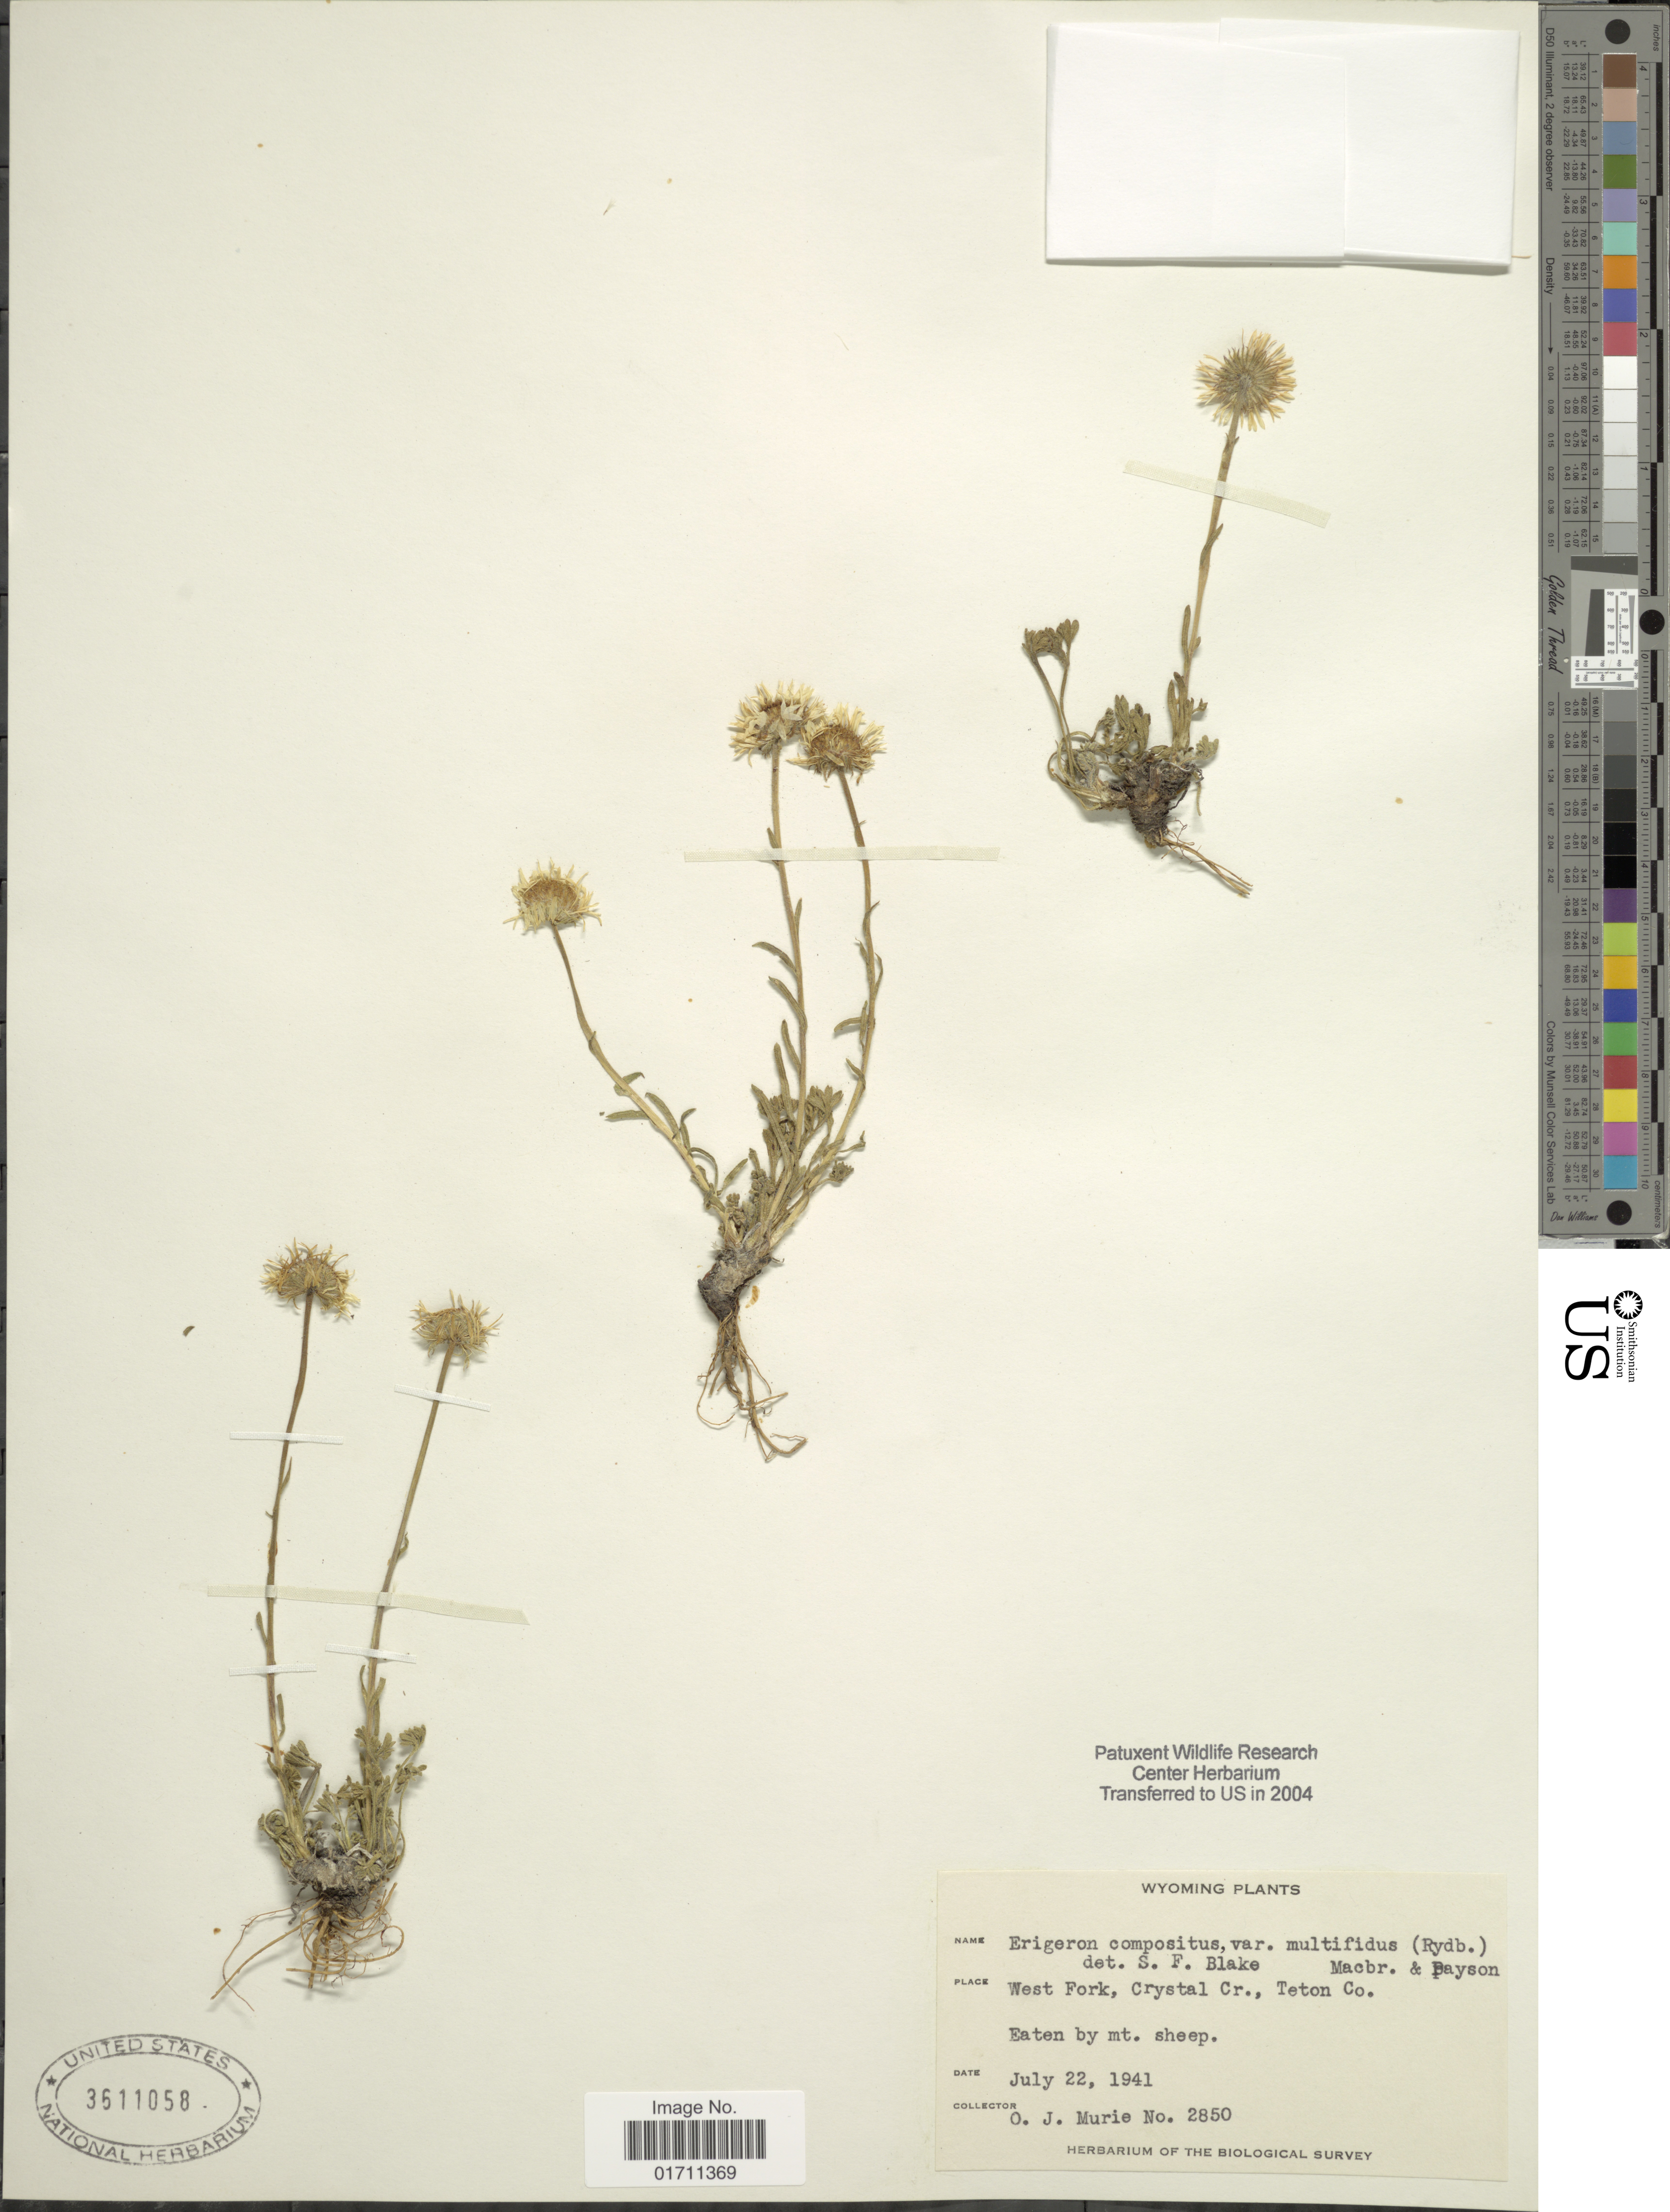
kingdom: Plantae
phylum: Tracheophyta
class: Magnoliopsida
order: Asterales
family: Asteraceae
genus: Erigeron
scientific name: Erigeron compositus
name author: Pursh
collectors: O. Murie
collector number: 2850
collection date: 1941-07-22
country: United States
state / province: Wyoming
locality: West Fork, Crystal Cr., Teton Co, aten by mt sheep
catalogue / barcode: US 3611058